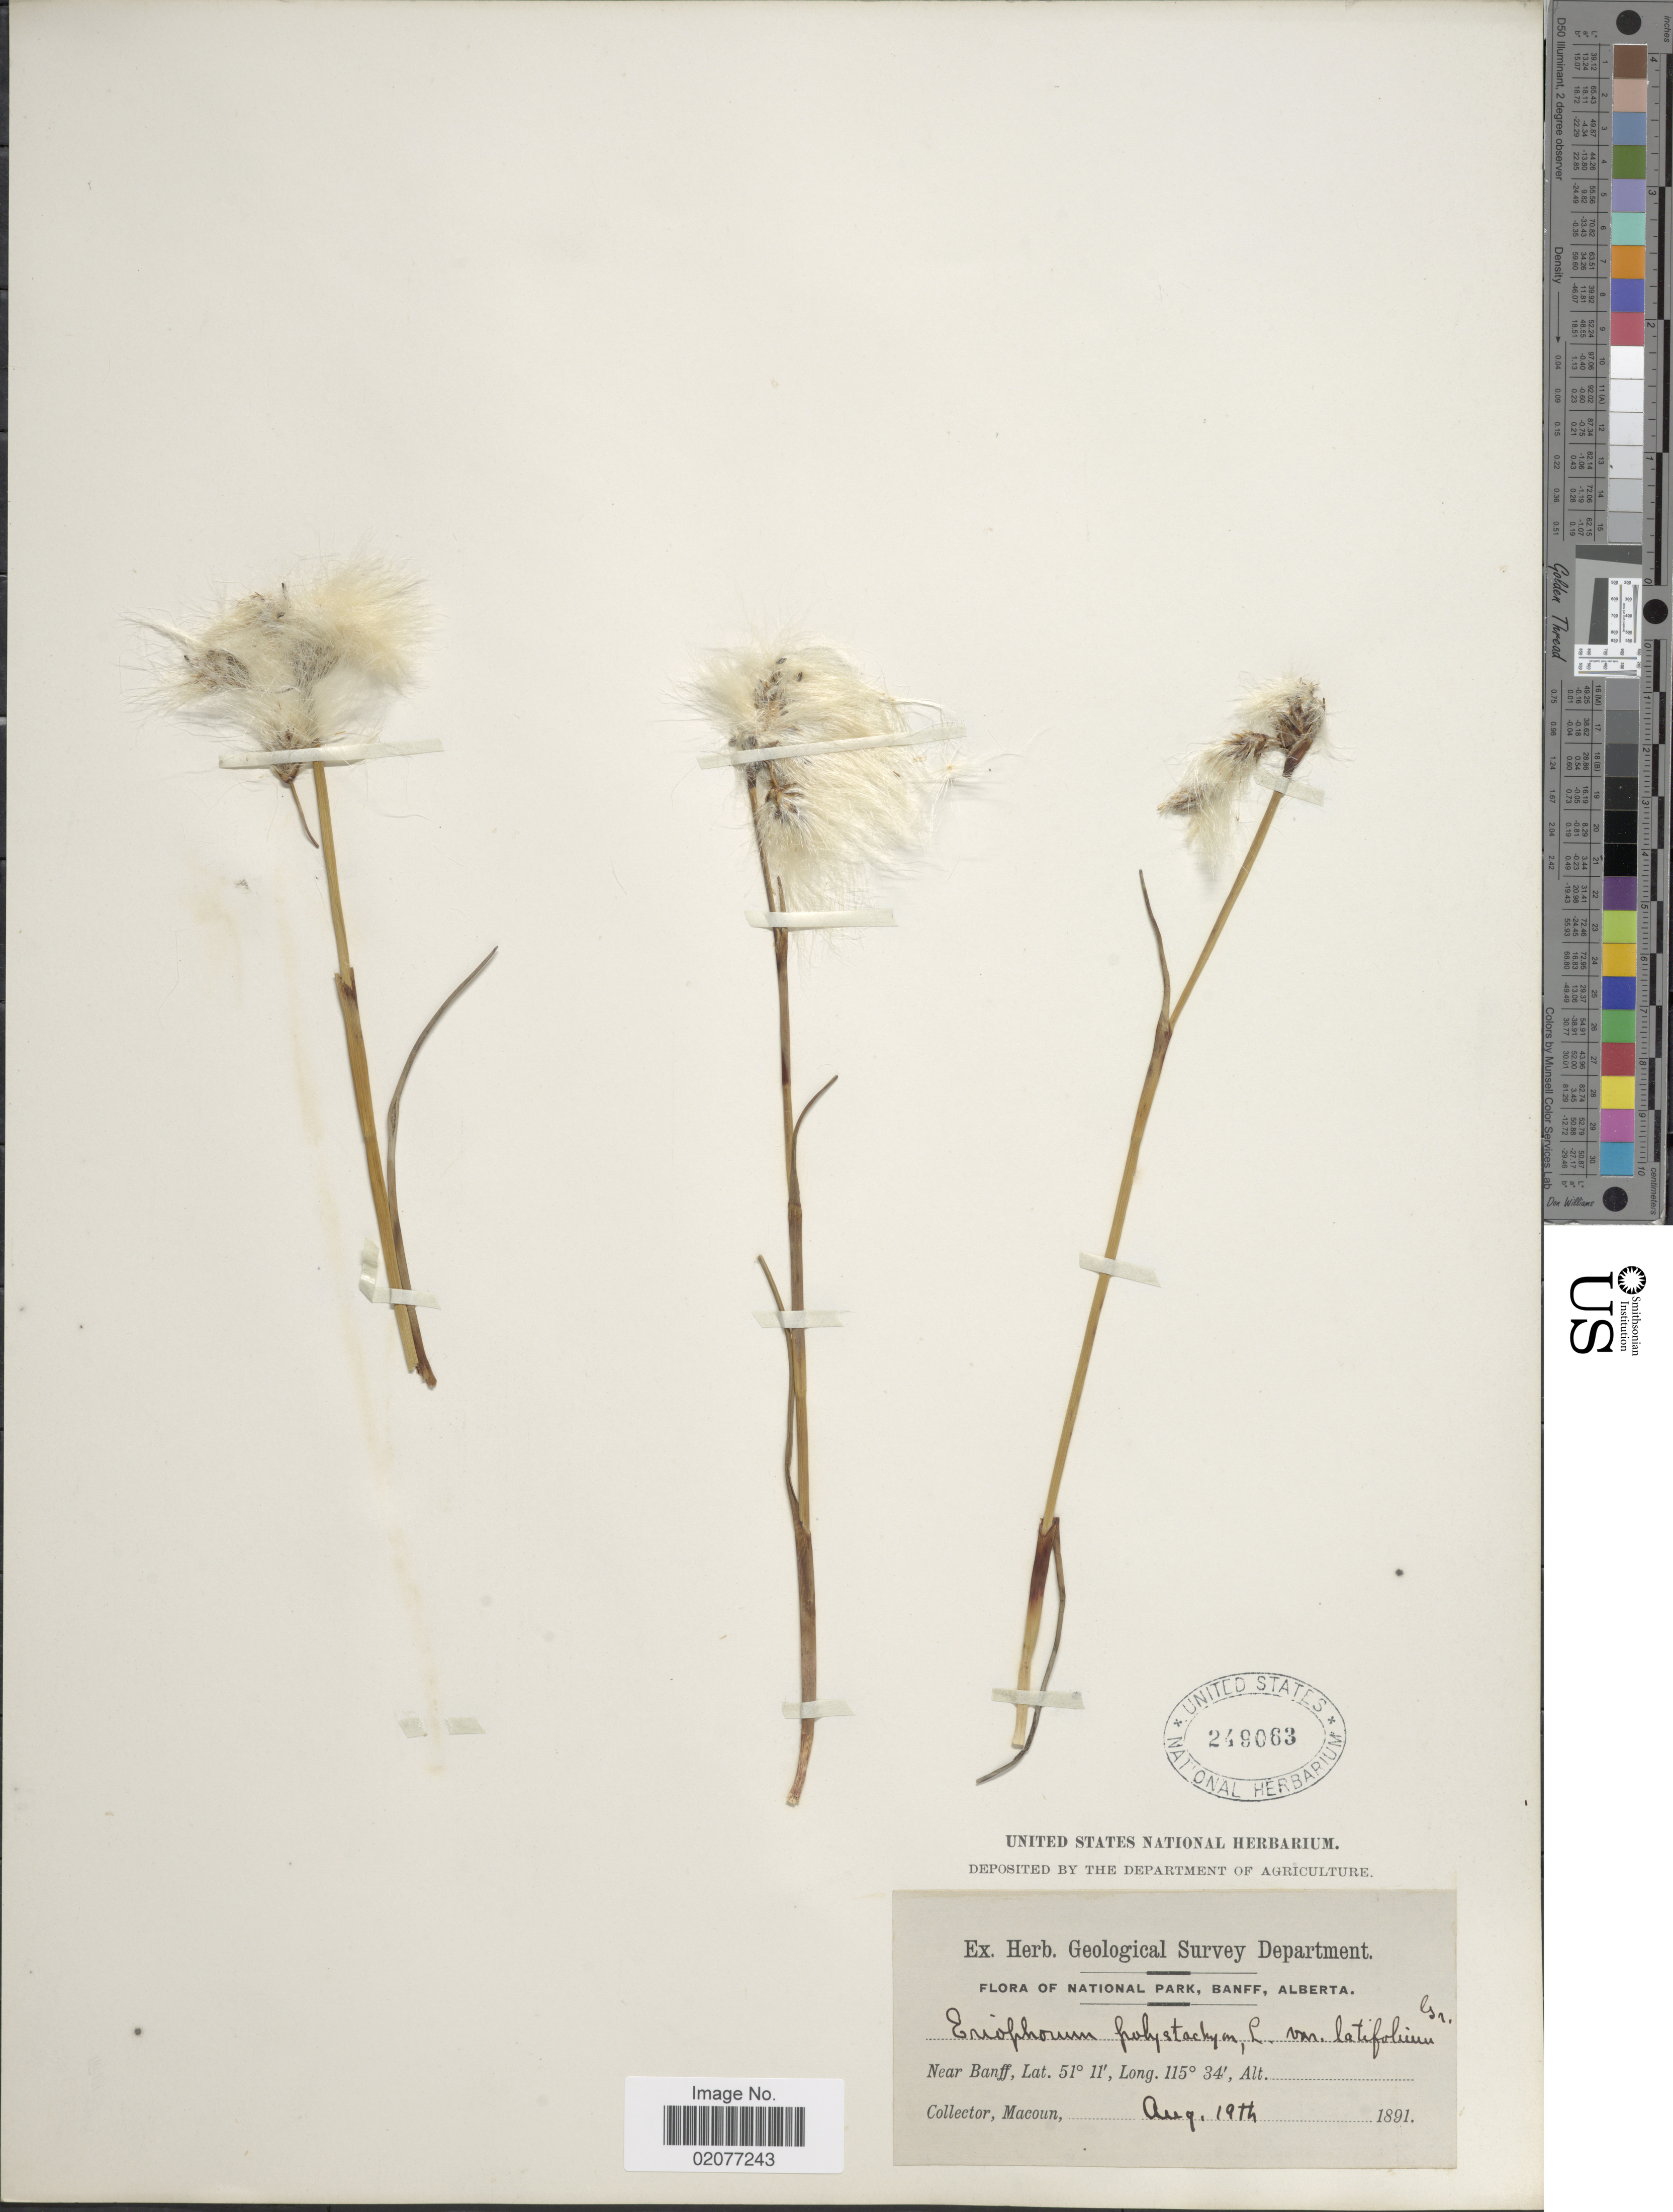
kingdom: Plantae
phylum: Tracheophyta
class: Liliopsida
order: Poales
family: Cyperaceae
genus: Eriophorum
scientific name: Eriophorum angustifolium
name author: Honck.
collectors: -- Macoun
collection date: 1891-08-19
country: Canada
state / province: Alberta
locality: National Park, Banff, Alberta. near Banff.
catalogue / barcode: US 249063